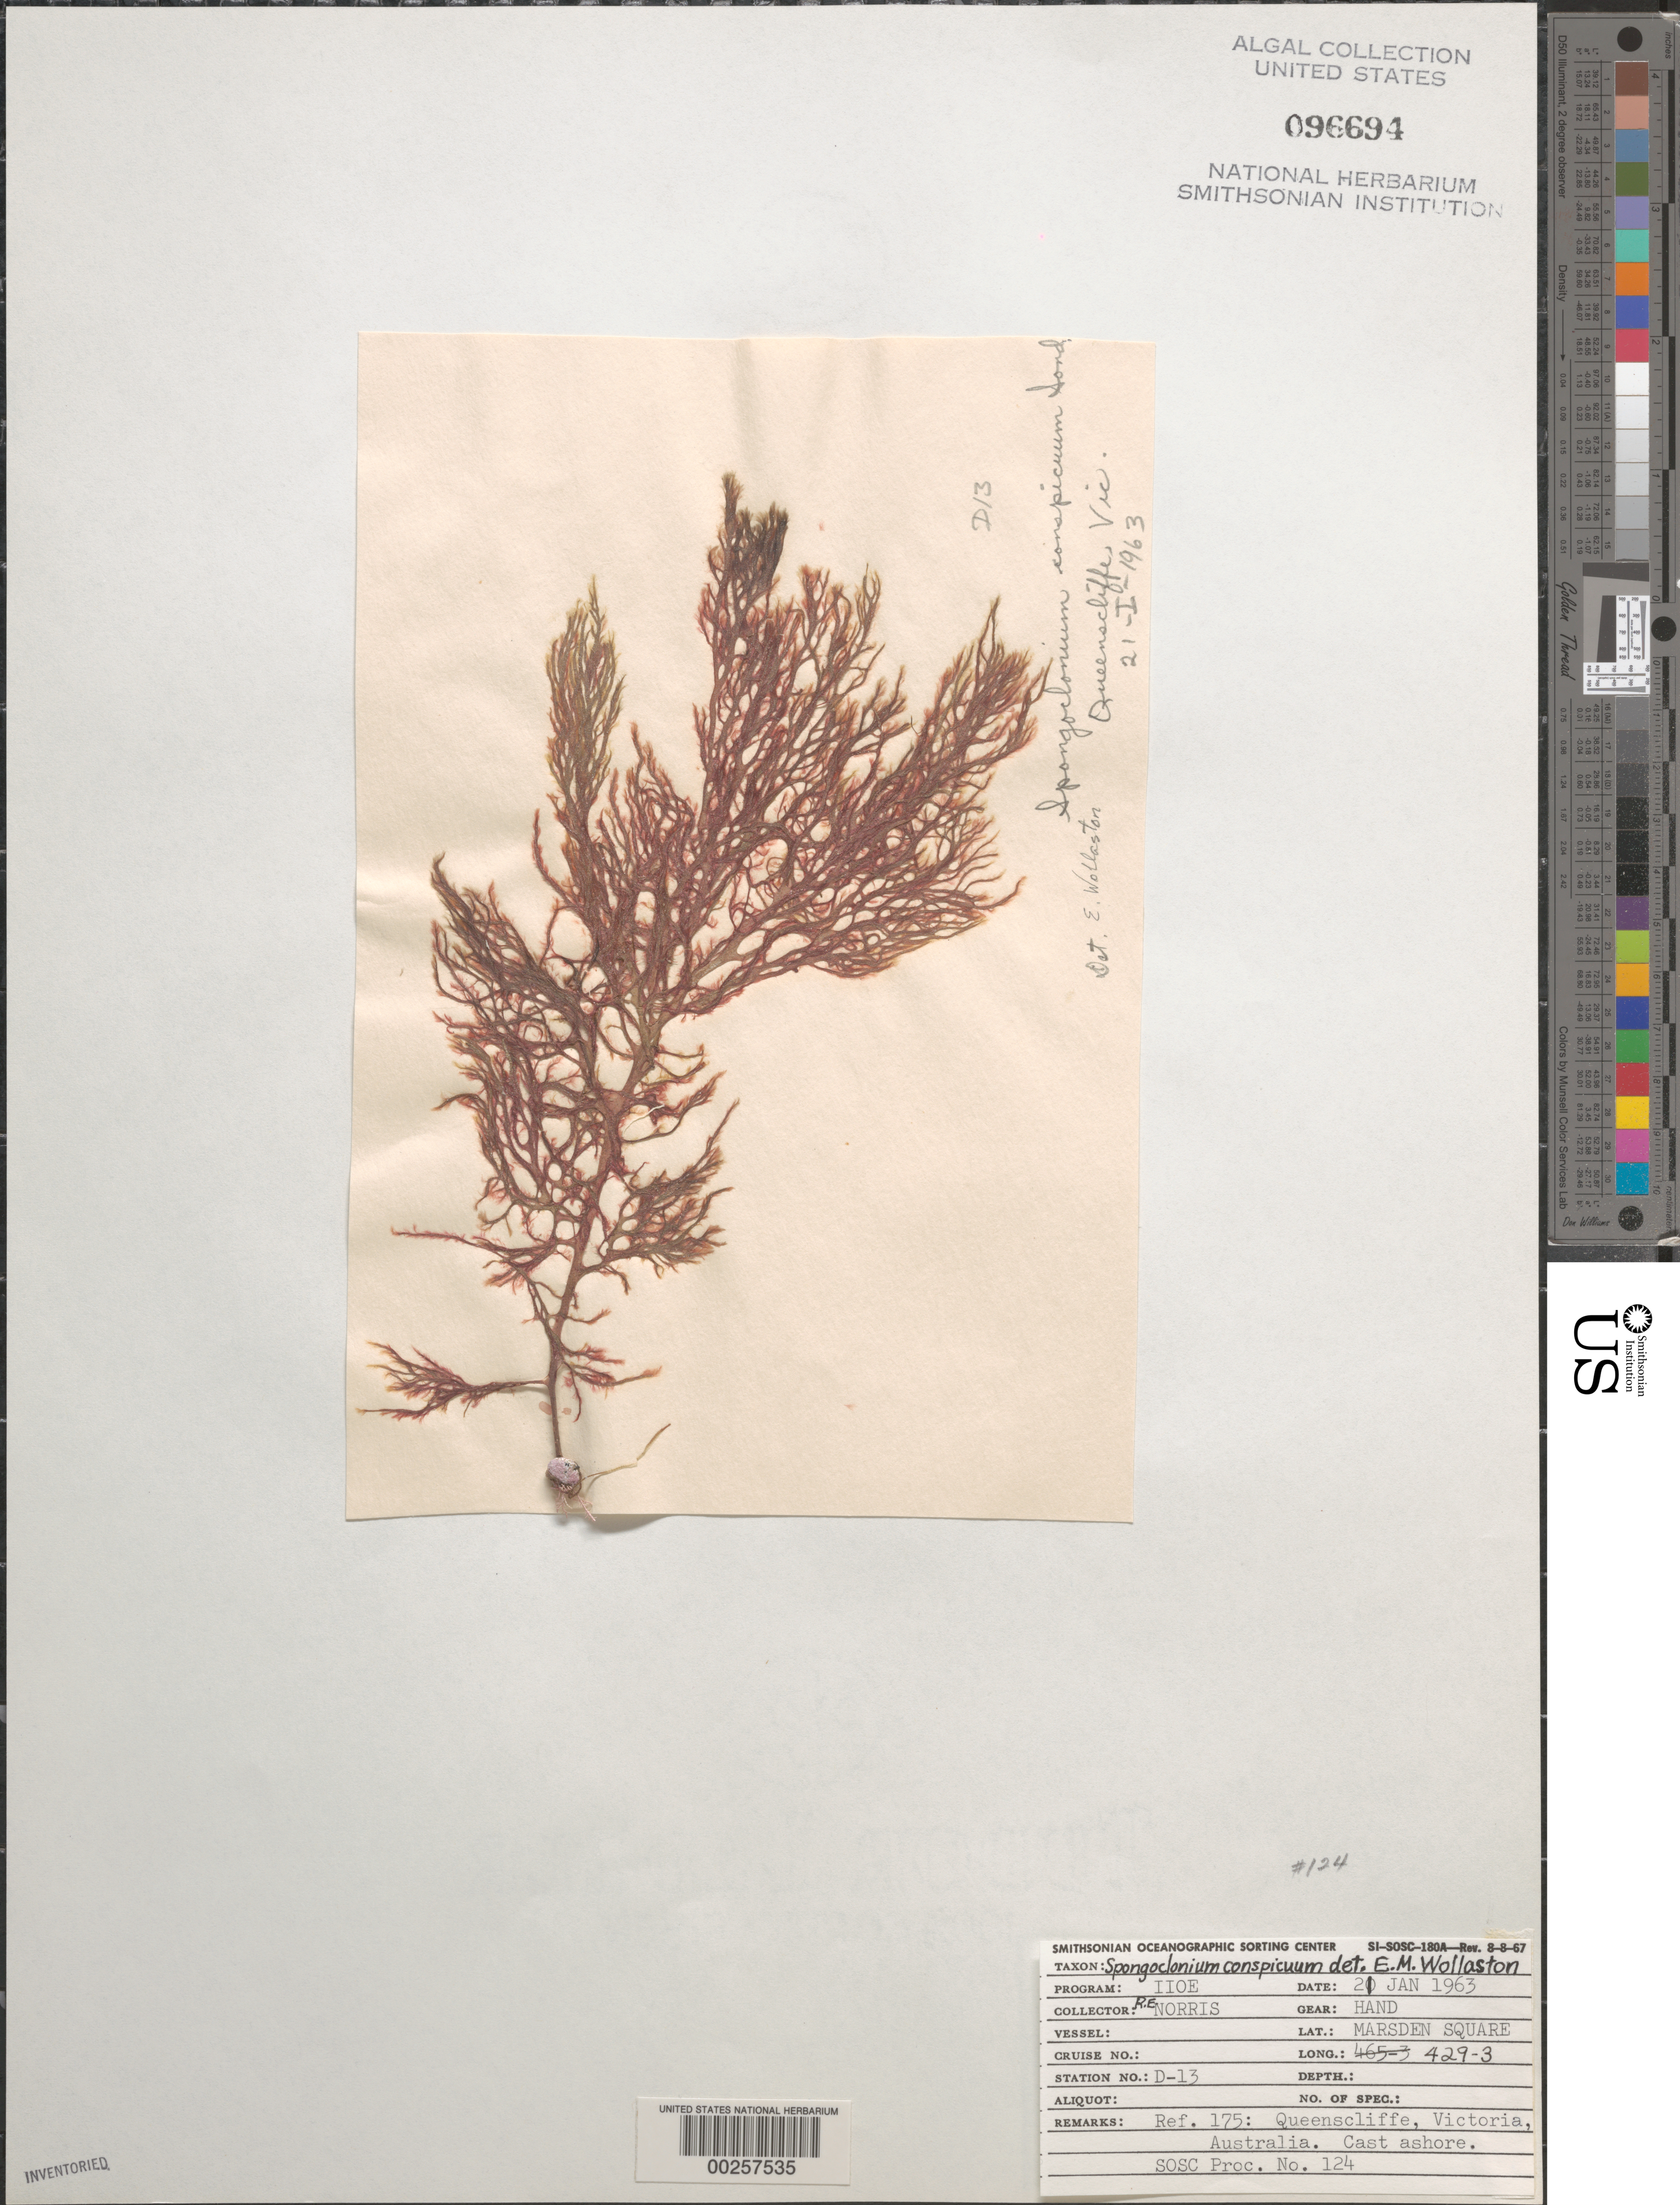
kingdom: Plantae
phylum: Rhodophyta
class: Florideophyceae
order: Ceramiales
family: Wrangeliaceae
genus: Spongoclonium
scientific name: Spongoclonium conspicuum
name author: O.G. Sond.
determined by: Wollaston, E. M.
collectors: R. E. Norris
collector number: Station D-13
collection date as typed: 21 Jan 1963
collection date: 1963-01-21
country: Australia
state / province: Victoria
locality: Queenscliffe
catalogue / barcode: US 96694